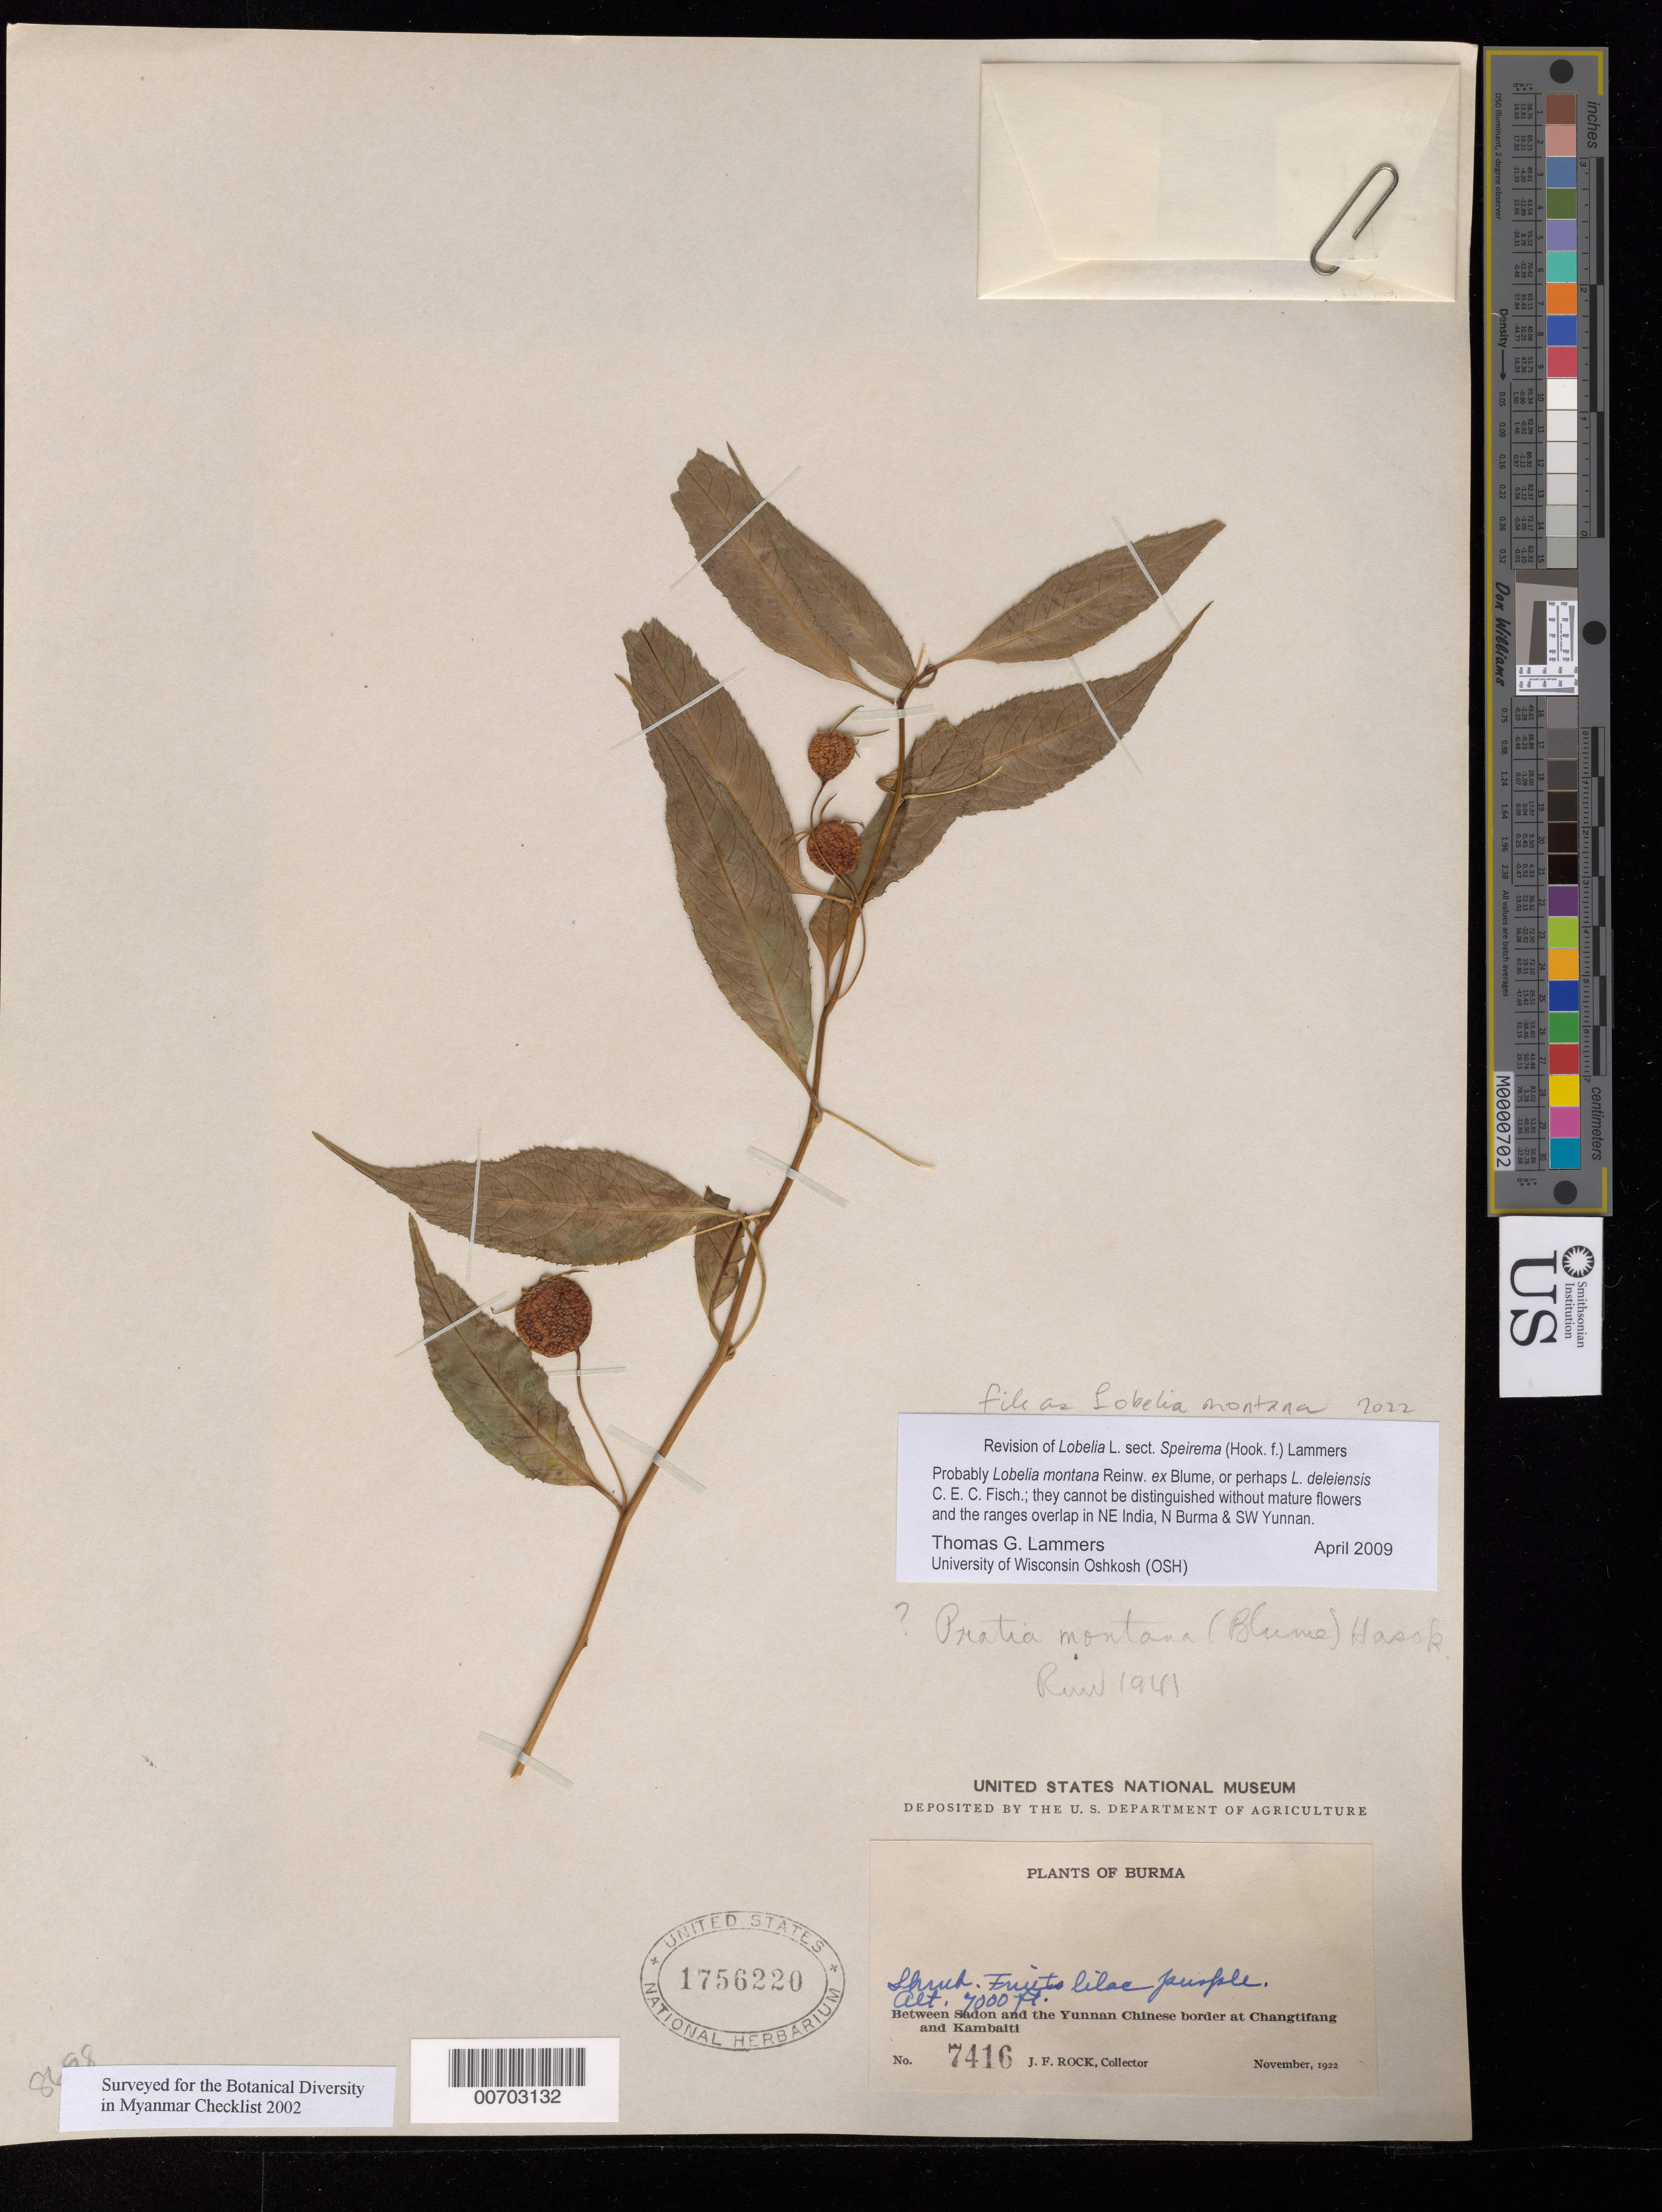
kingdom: Plantae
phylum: Tracheophyta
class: Magnoliopsida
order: Asterales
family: Campanulaceae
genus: Lobelia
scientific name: Lobelia montana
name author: Reinw. ex Blume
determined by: Lammers, T. G. & Barnesky, A. L.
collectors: J. F. Rock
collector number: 7416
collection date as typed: Nov 1922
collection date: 1922-11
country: Myanmar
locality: Betw. Sadon and Yunnan Chinese border at Changtifang and Kambaiti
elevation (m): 2134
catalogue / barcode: US 1756220